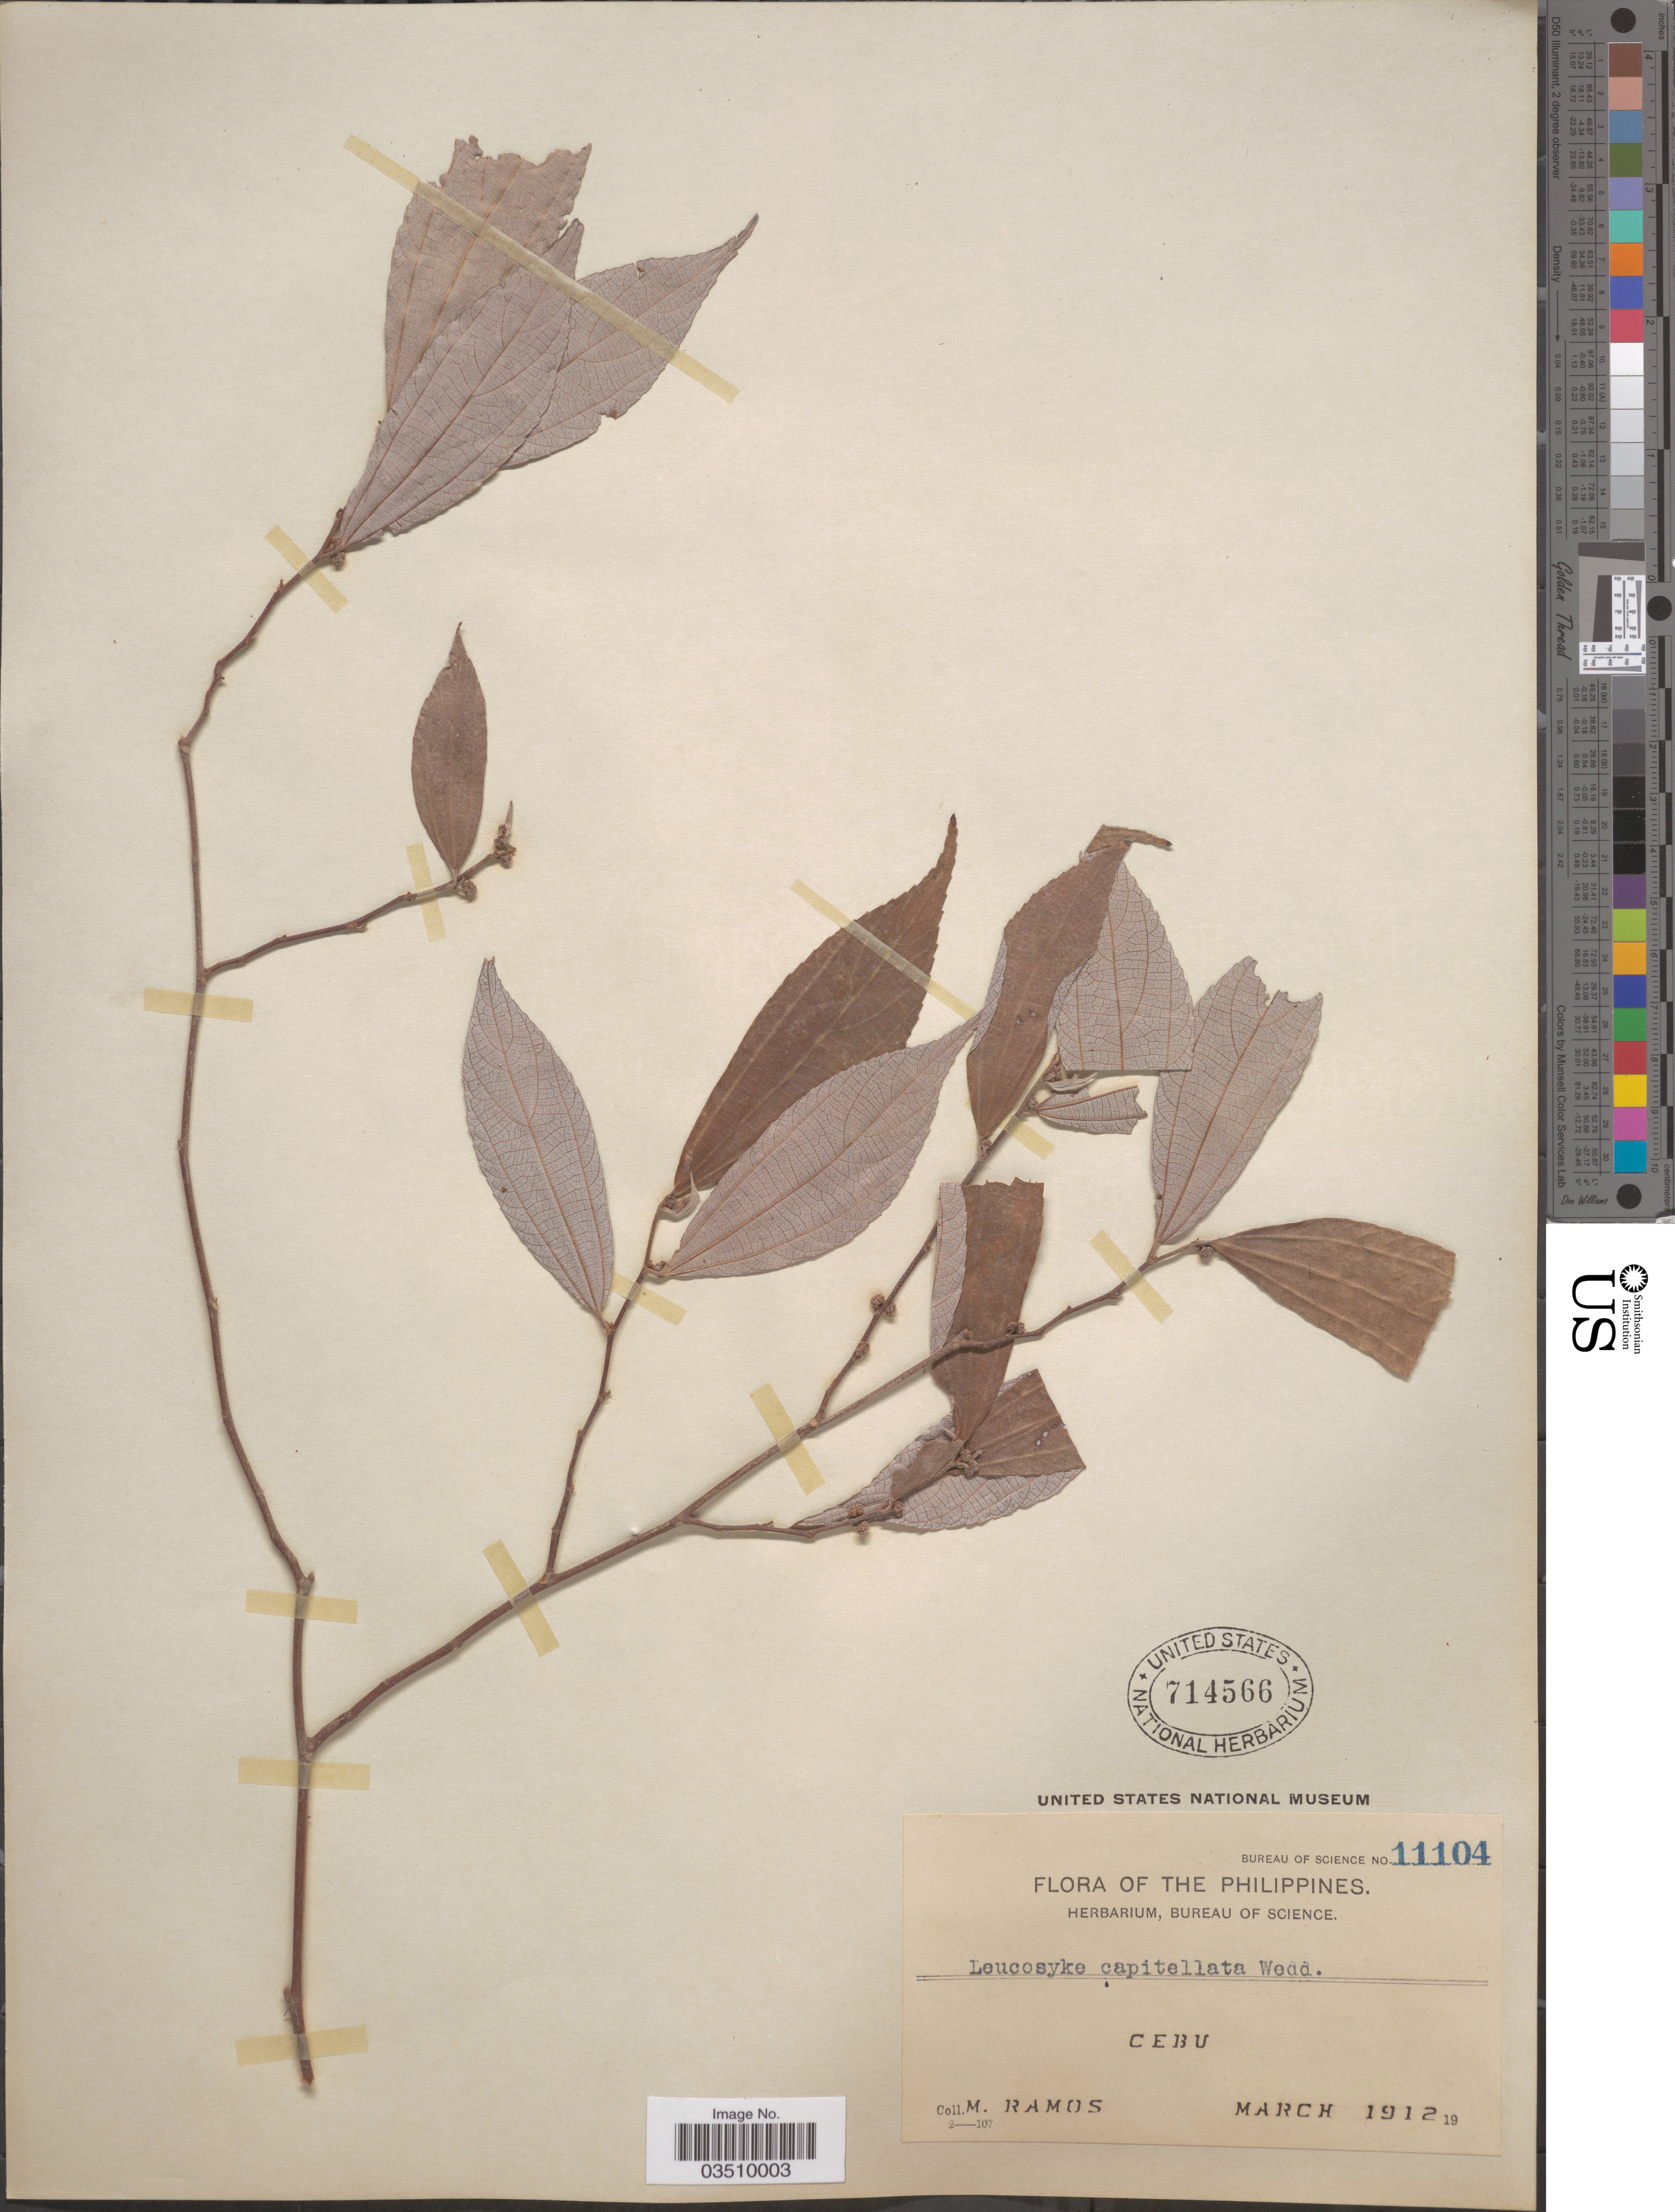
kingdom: Plantae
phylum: Tracheophyta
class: Magnoliopsida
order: Rosales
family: Urticaceae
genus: Leucosyke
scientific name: Leucosyke capitellata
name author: (Poir.) Wedd.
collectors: M. Ramos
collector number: Bureau of Science 11104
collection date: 1912-03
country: Philippines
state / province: Central Visayas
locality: Cebu.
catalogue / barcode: US 714566